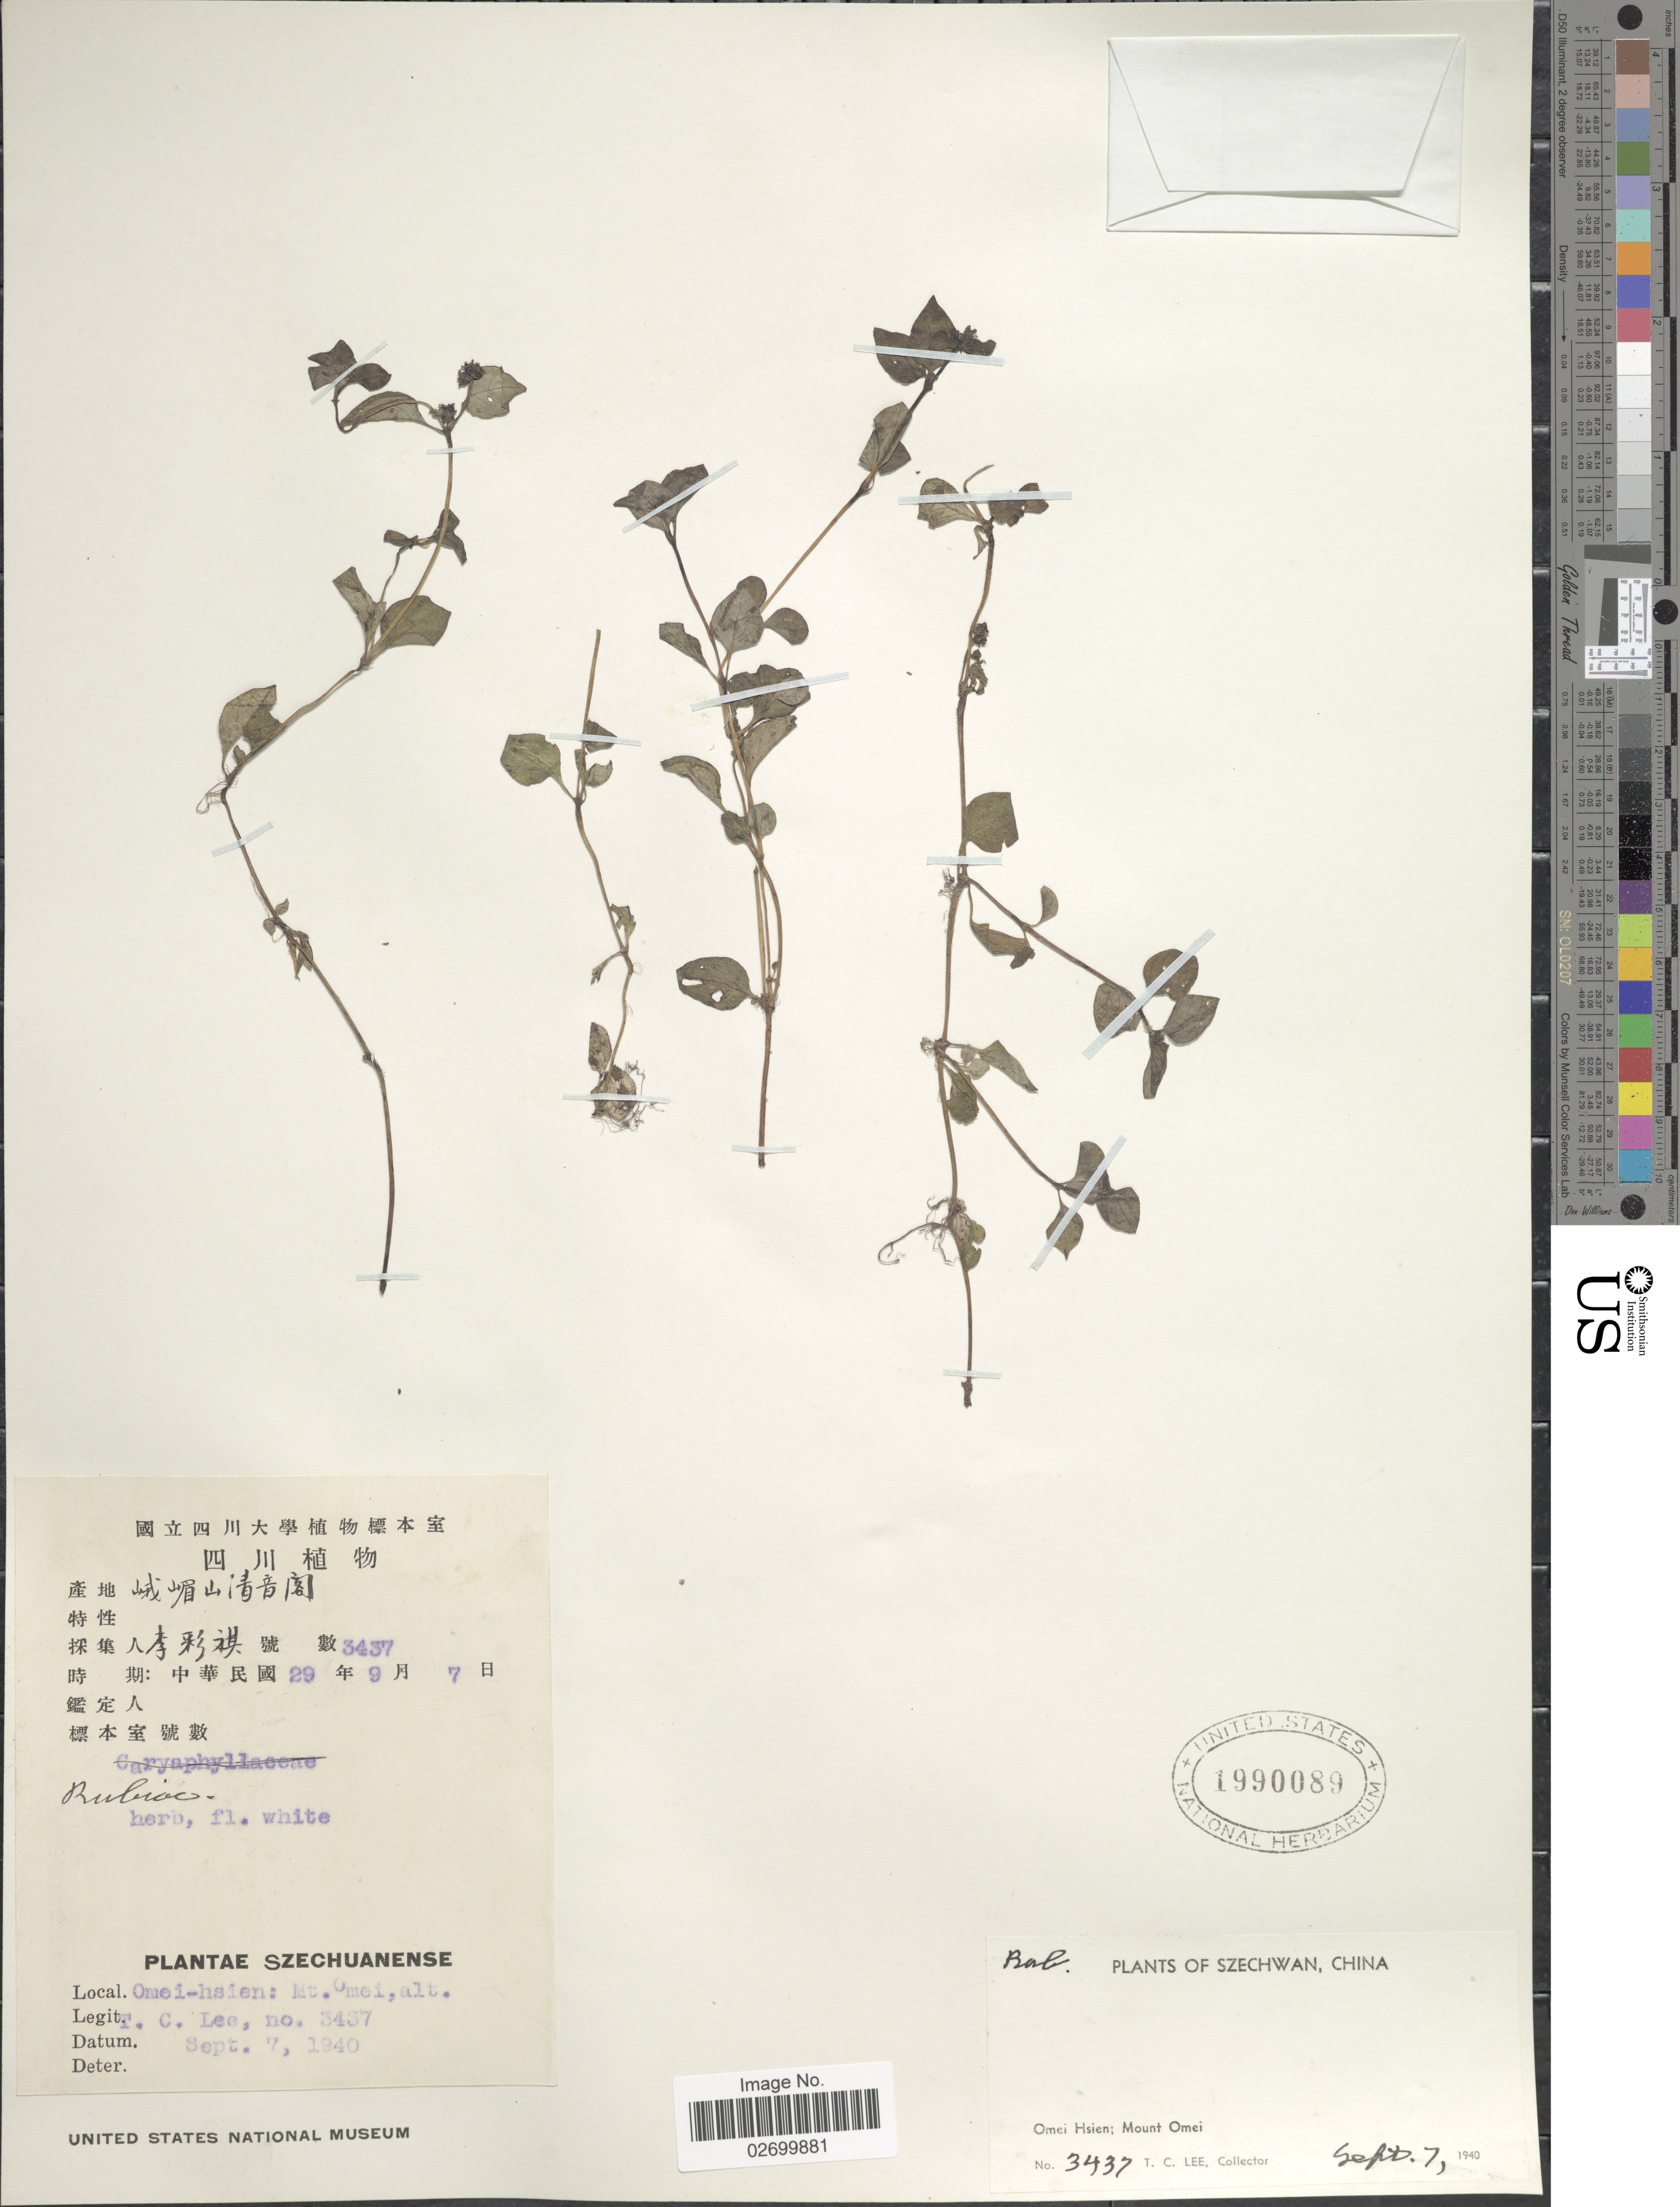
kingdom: Plantae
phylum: Tracheophyta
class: Magnoliopsida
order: Gentianales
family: Rubiaceae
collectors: T. Lee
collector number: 3437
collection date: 1940-09-07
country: China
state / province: Sichuan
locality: Szechwan. Omei Hsien; Mount Omei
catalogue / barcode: US 1990089